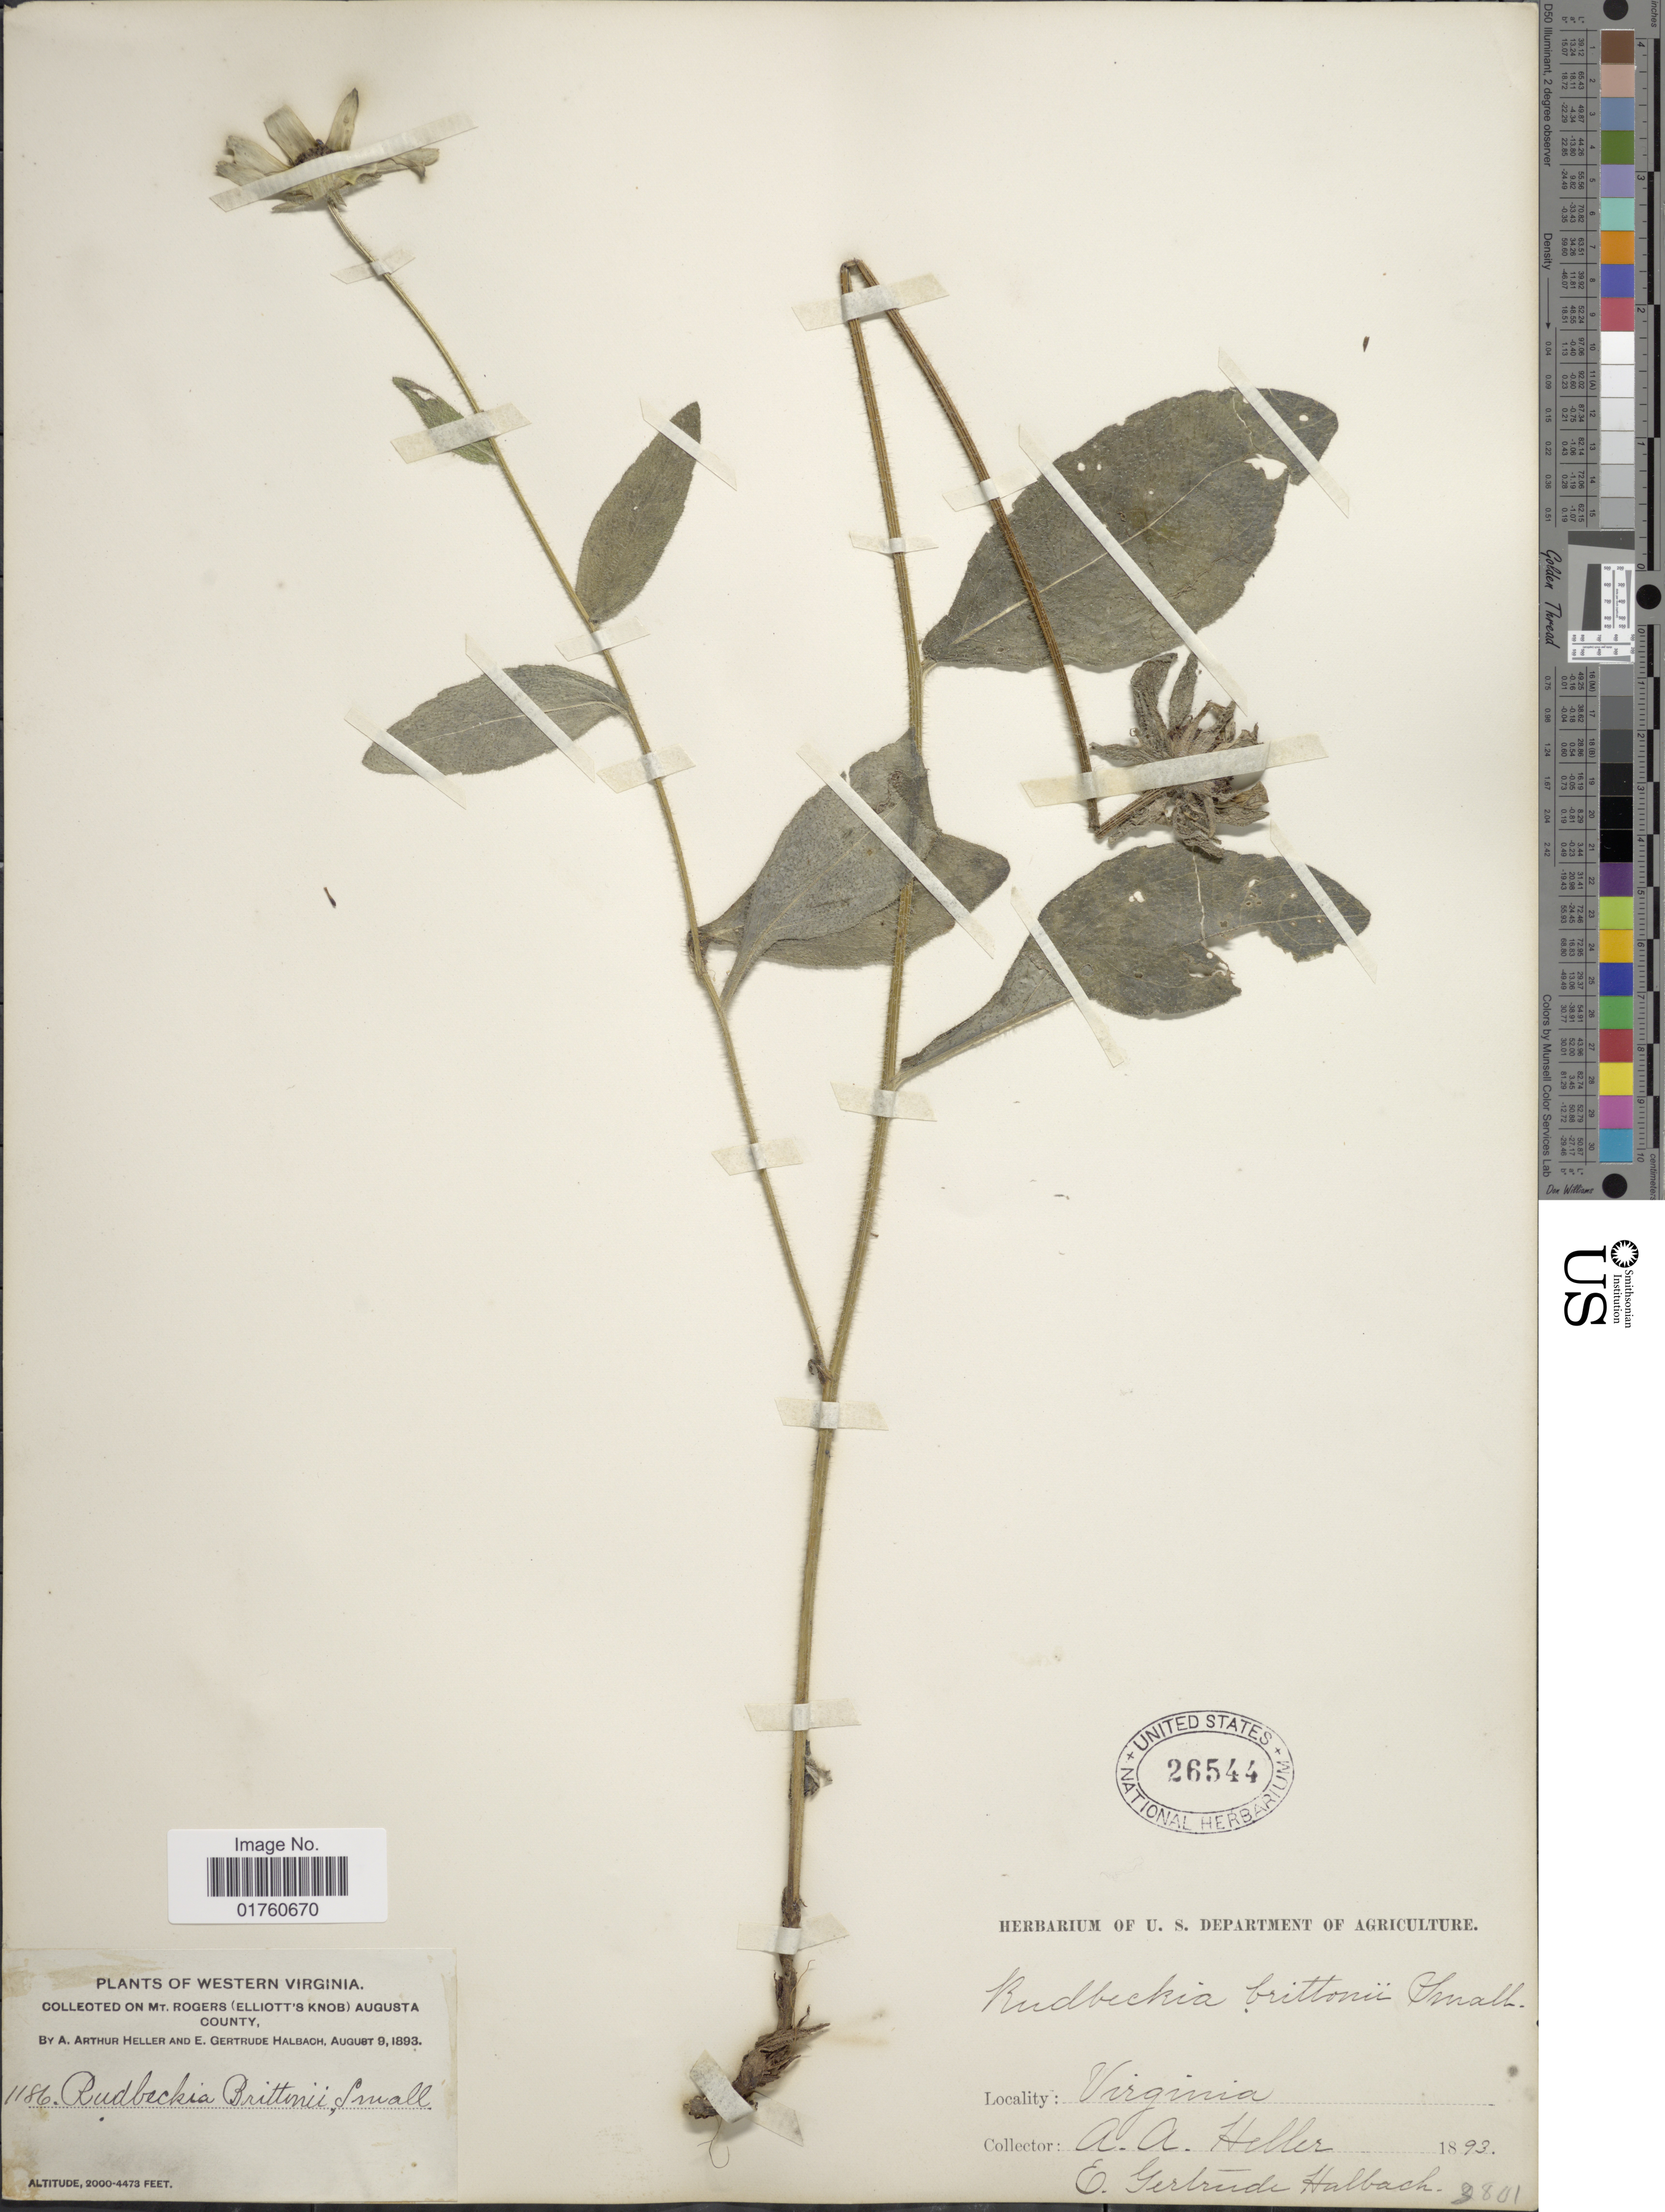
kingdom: Plantae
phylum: Tracheophyta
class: Magnoliopsida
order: Asterales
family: Asteraceae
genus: Rudbeckia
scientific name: Rudbeckia britonii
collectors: A. A. Heller & E. G. Halbach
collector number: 1186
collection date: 1893-09-08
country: United States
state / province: Virginia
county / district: Augusta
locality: Western Virginia, on Mt Rogers (Elliott's Knob) Augusta County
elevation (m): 610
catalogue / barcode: US 26544